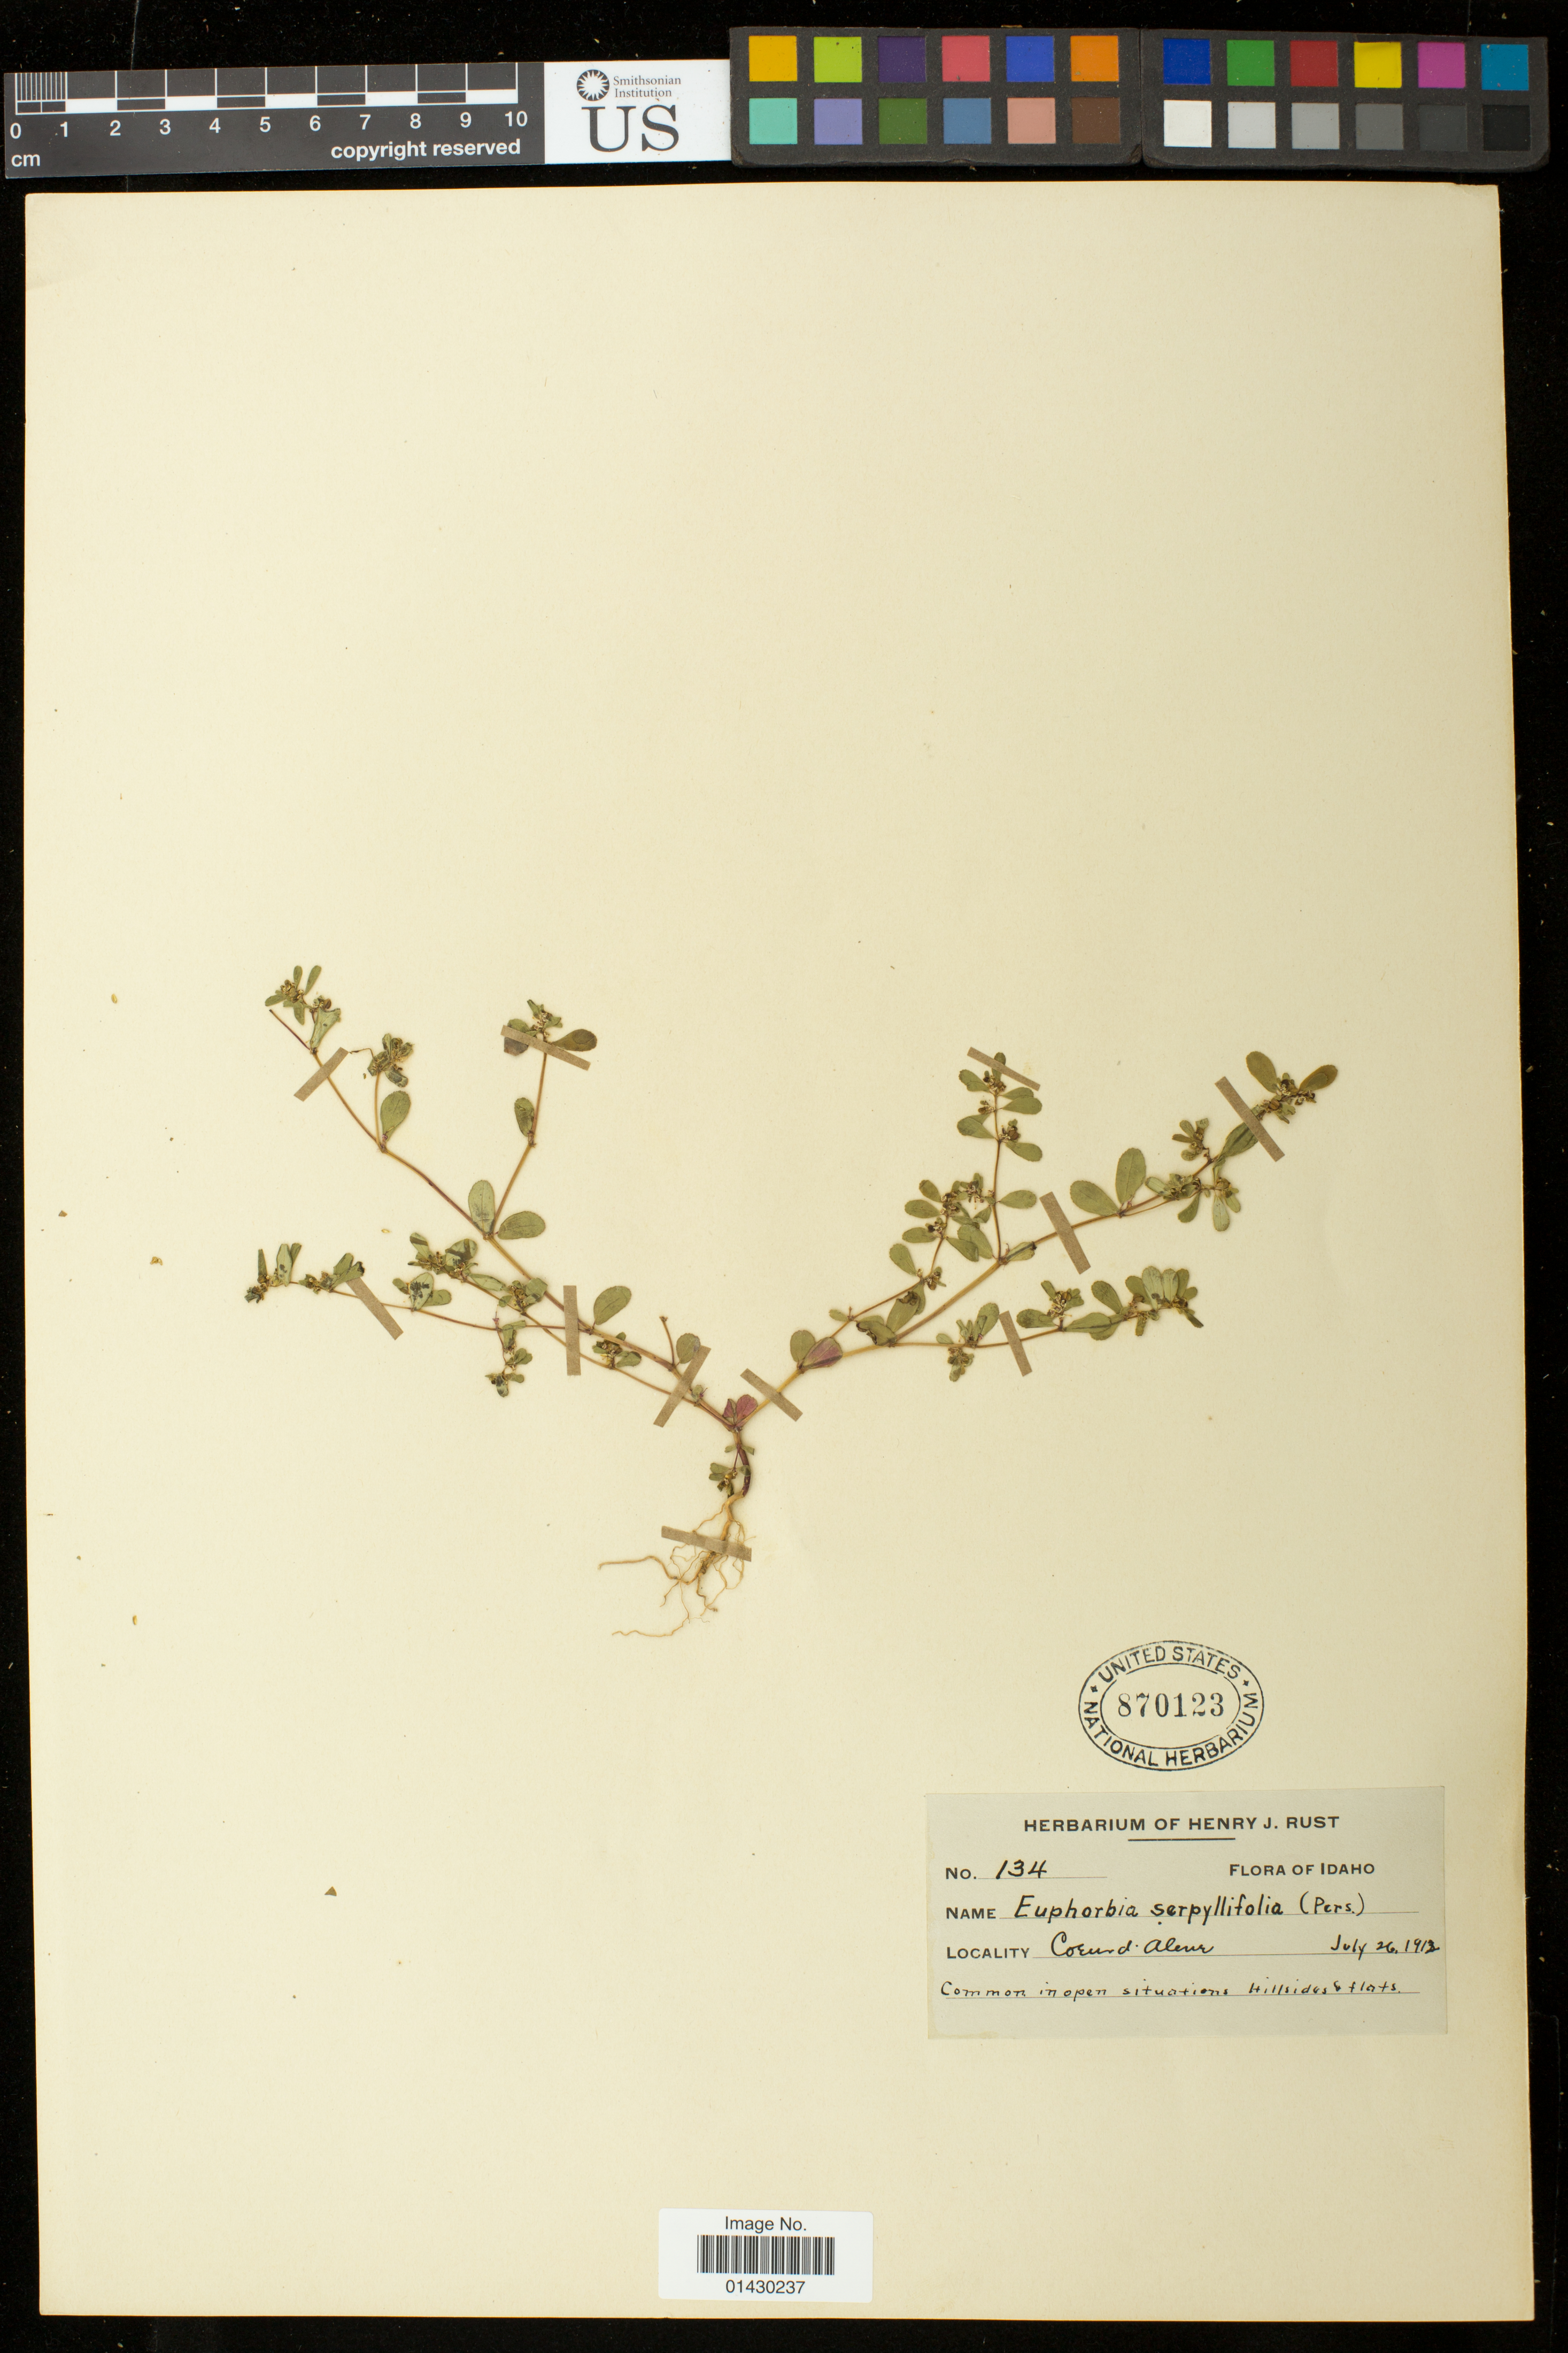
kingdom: Plantae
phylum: Tracheophyta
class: Magnoliopsida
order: Malpighiales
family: Euphorbiaceae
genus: Euphorbia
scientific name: Euphorbia serpillifolia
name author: Pers.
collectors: H. J. Rust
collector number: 134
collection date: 1912-07-26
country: United States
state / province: Idaho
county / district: Kootenai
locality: Coeur d'Alene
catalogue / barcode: US 870123